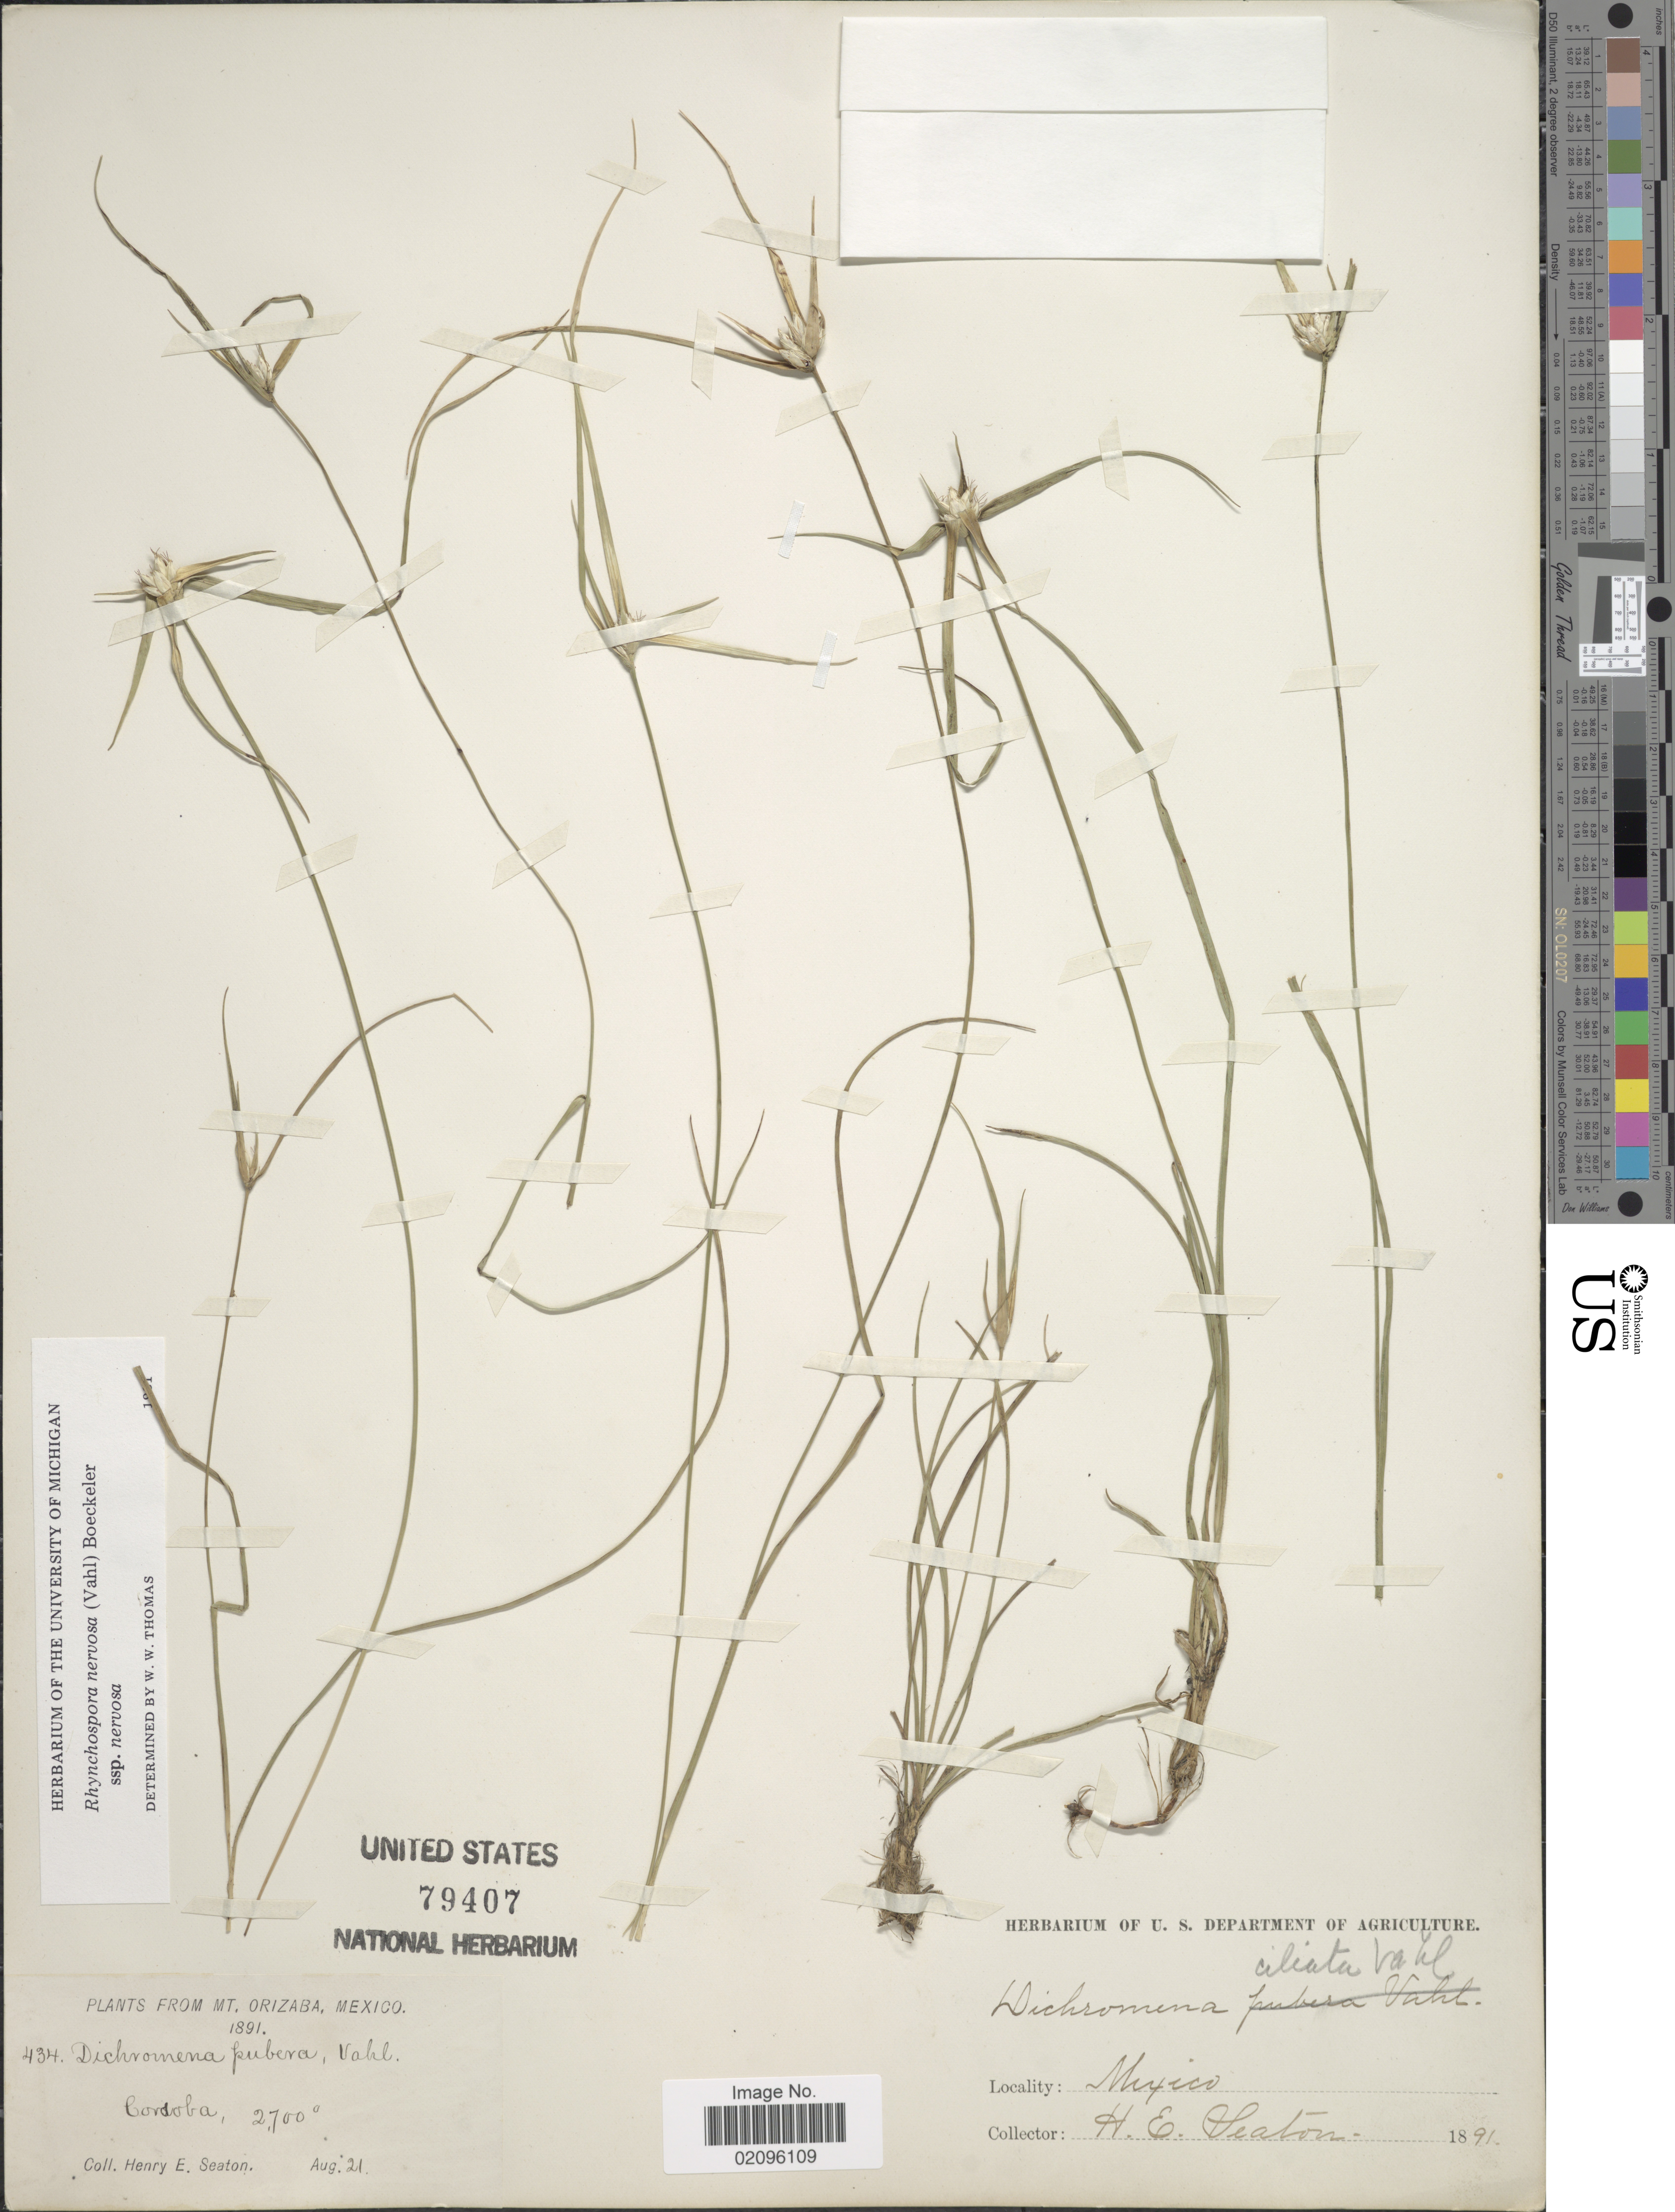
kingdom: Plantae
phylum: Tracheophyta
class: Liliopsida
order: Poales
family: Cyperaceae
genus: Rhynchospora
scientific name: Rhynchospora nervosa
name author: (Vahl) Boeckeler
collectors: H. E. Seaton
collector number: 434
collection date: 1891-08-21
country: Mexico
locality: Mt. Orizaba, Cordoba.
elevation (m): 823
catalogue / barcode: US 79407